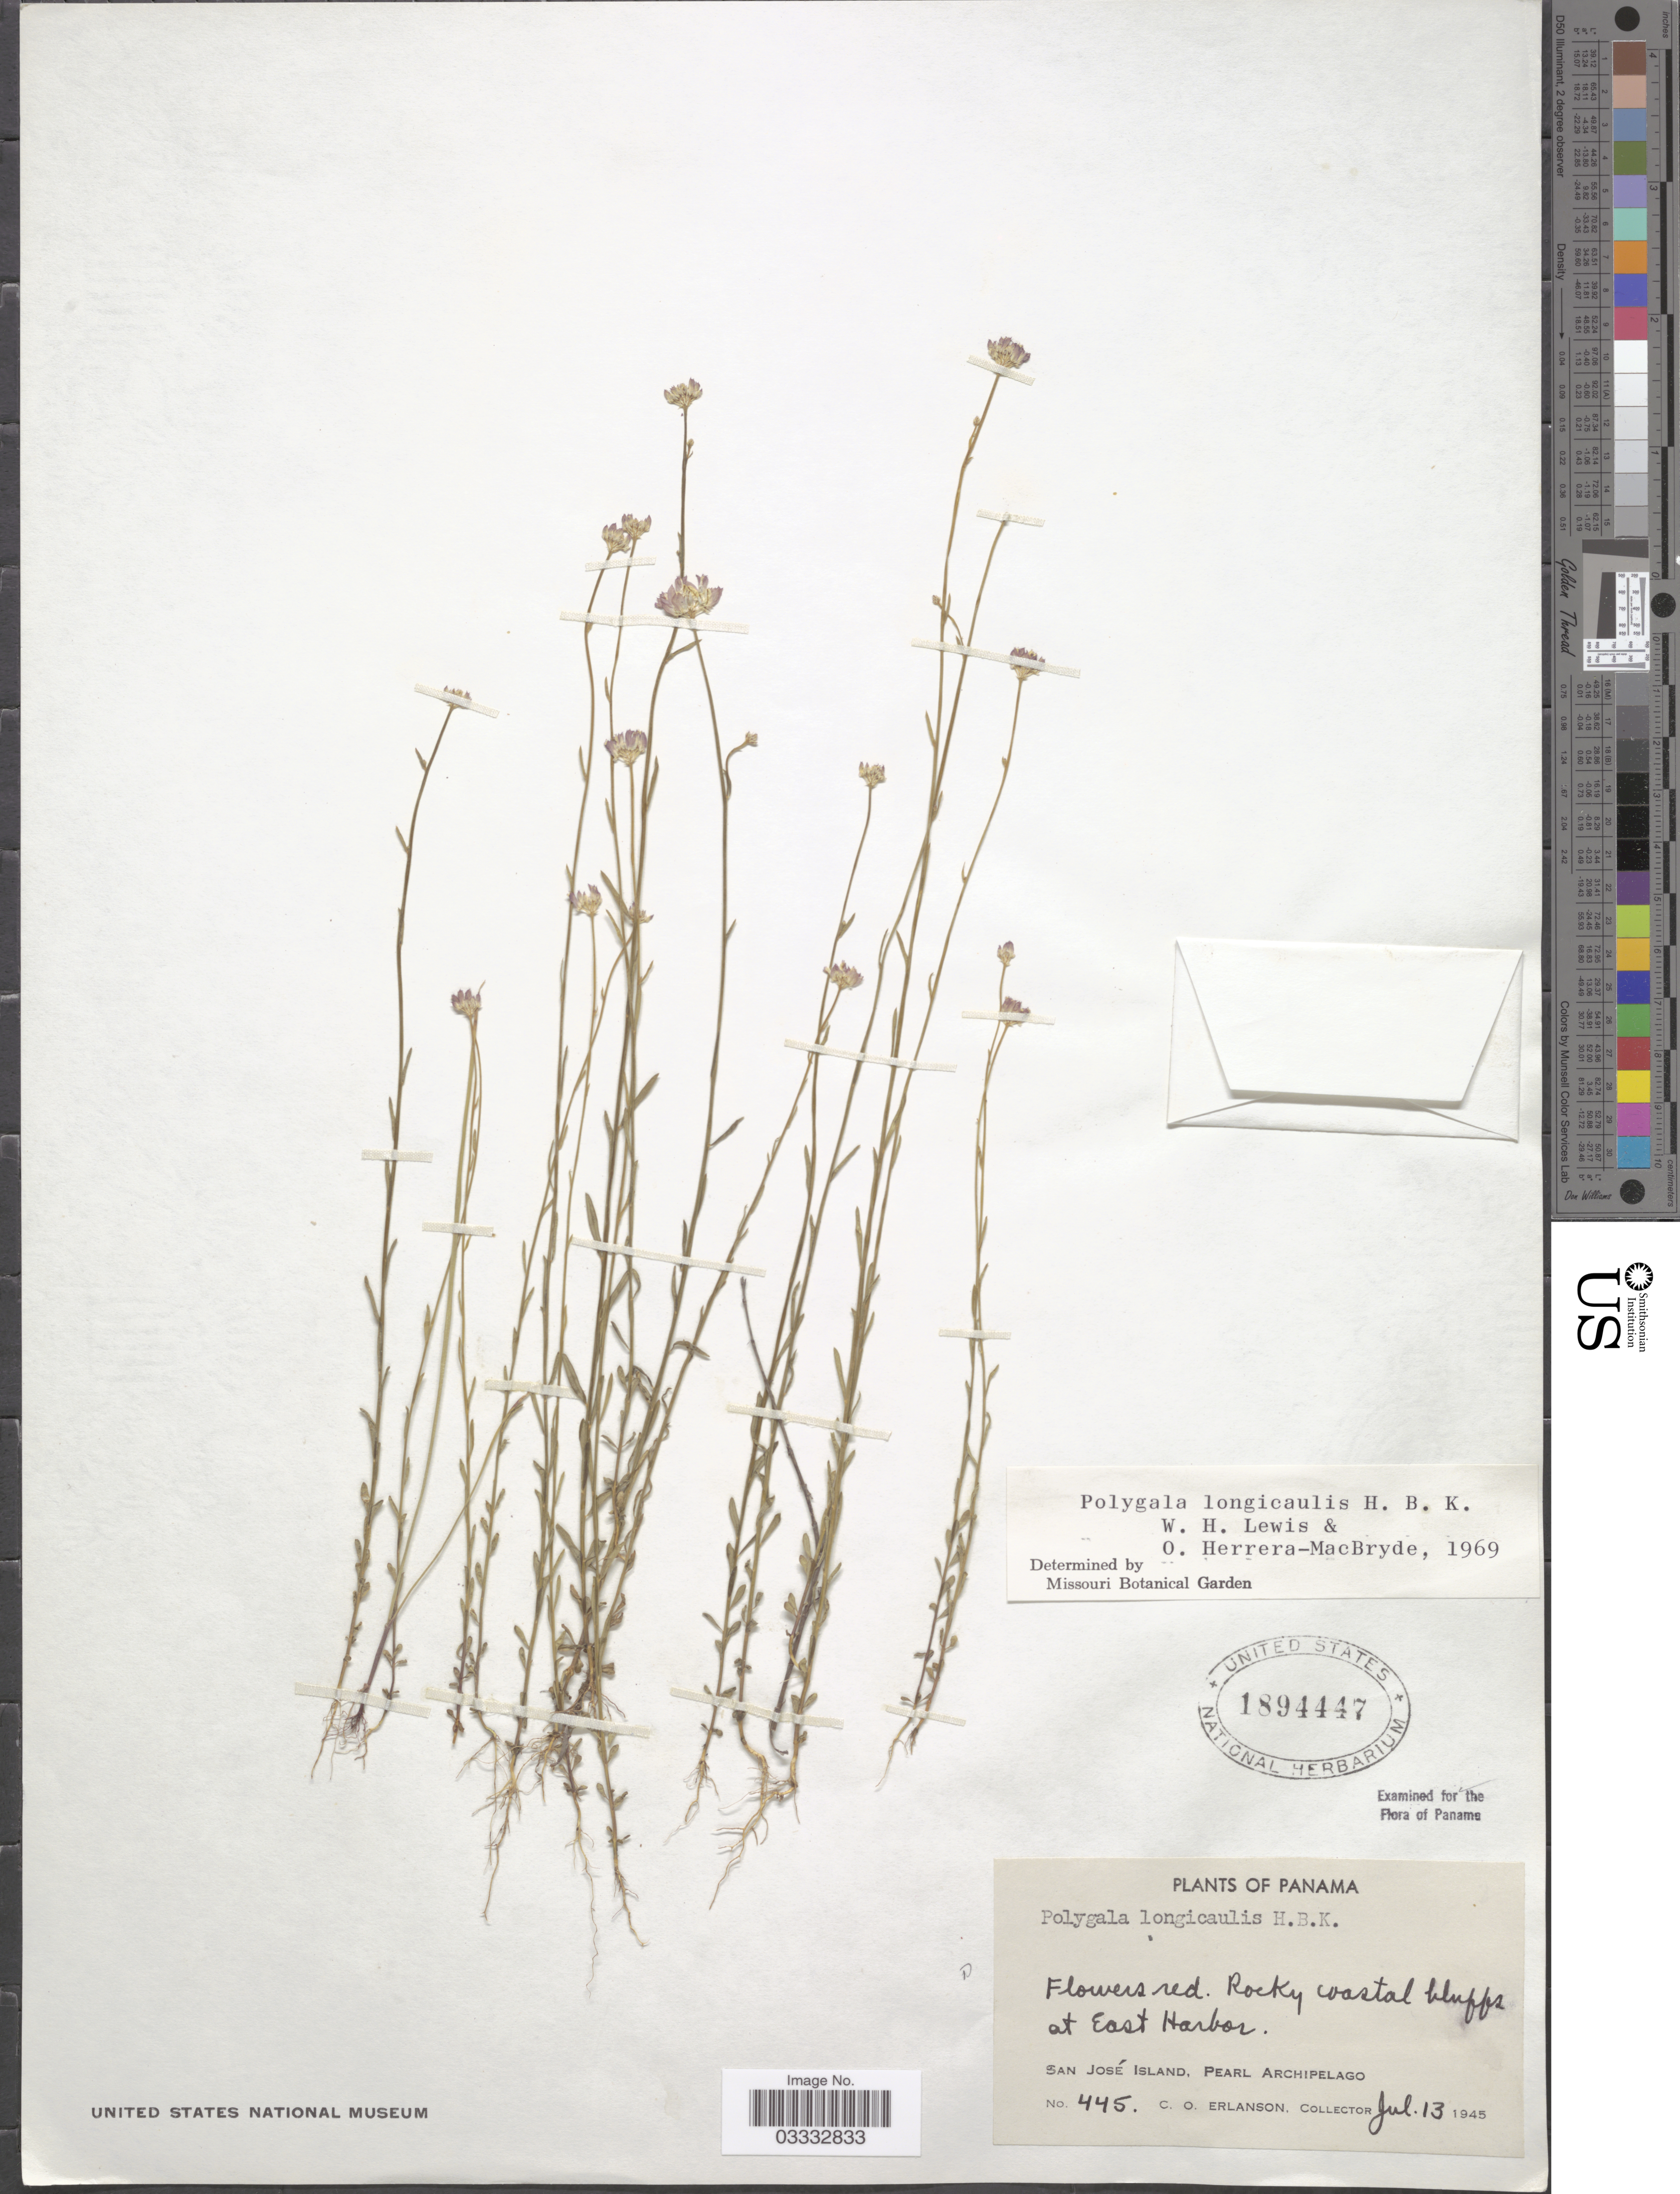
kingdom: Plantae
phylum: Tracheophyta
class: Magnoliopsida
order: Fabales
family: Polygalaceae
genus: Polygala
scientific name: Polygala longicaulis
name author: Kunth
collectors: C. O. Erlanson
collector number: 445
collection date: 1945-07-13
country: Panama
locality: East Harbor. San José Island, Pearl Archipelago.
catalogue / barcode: US 1894447